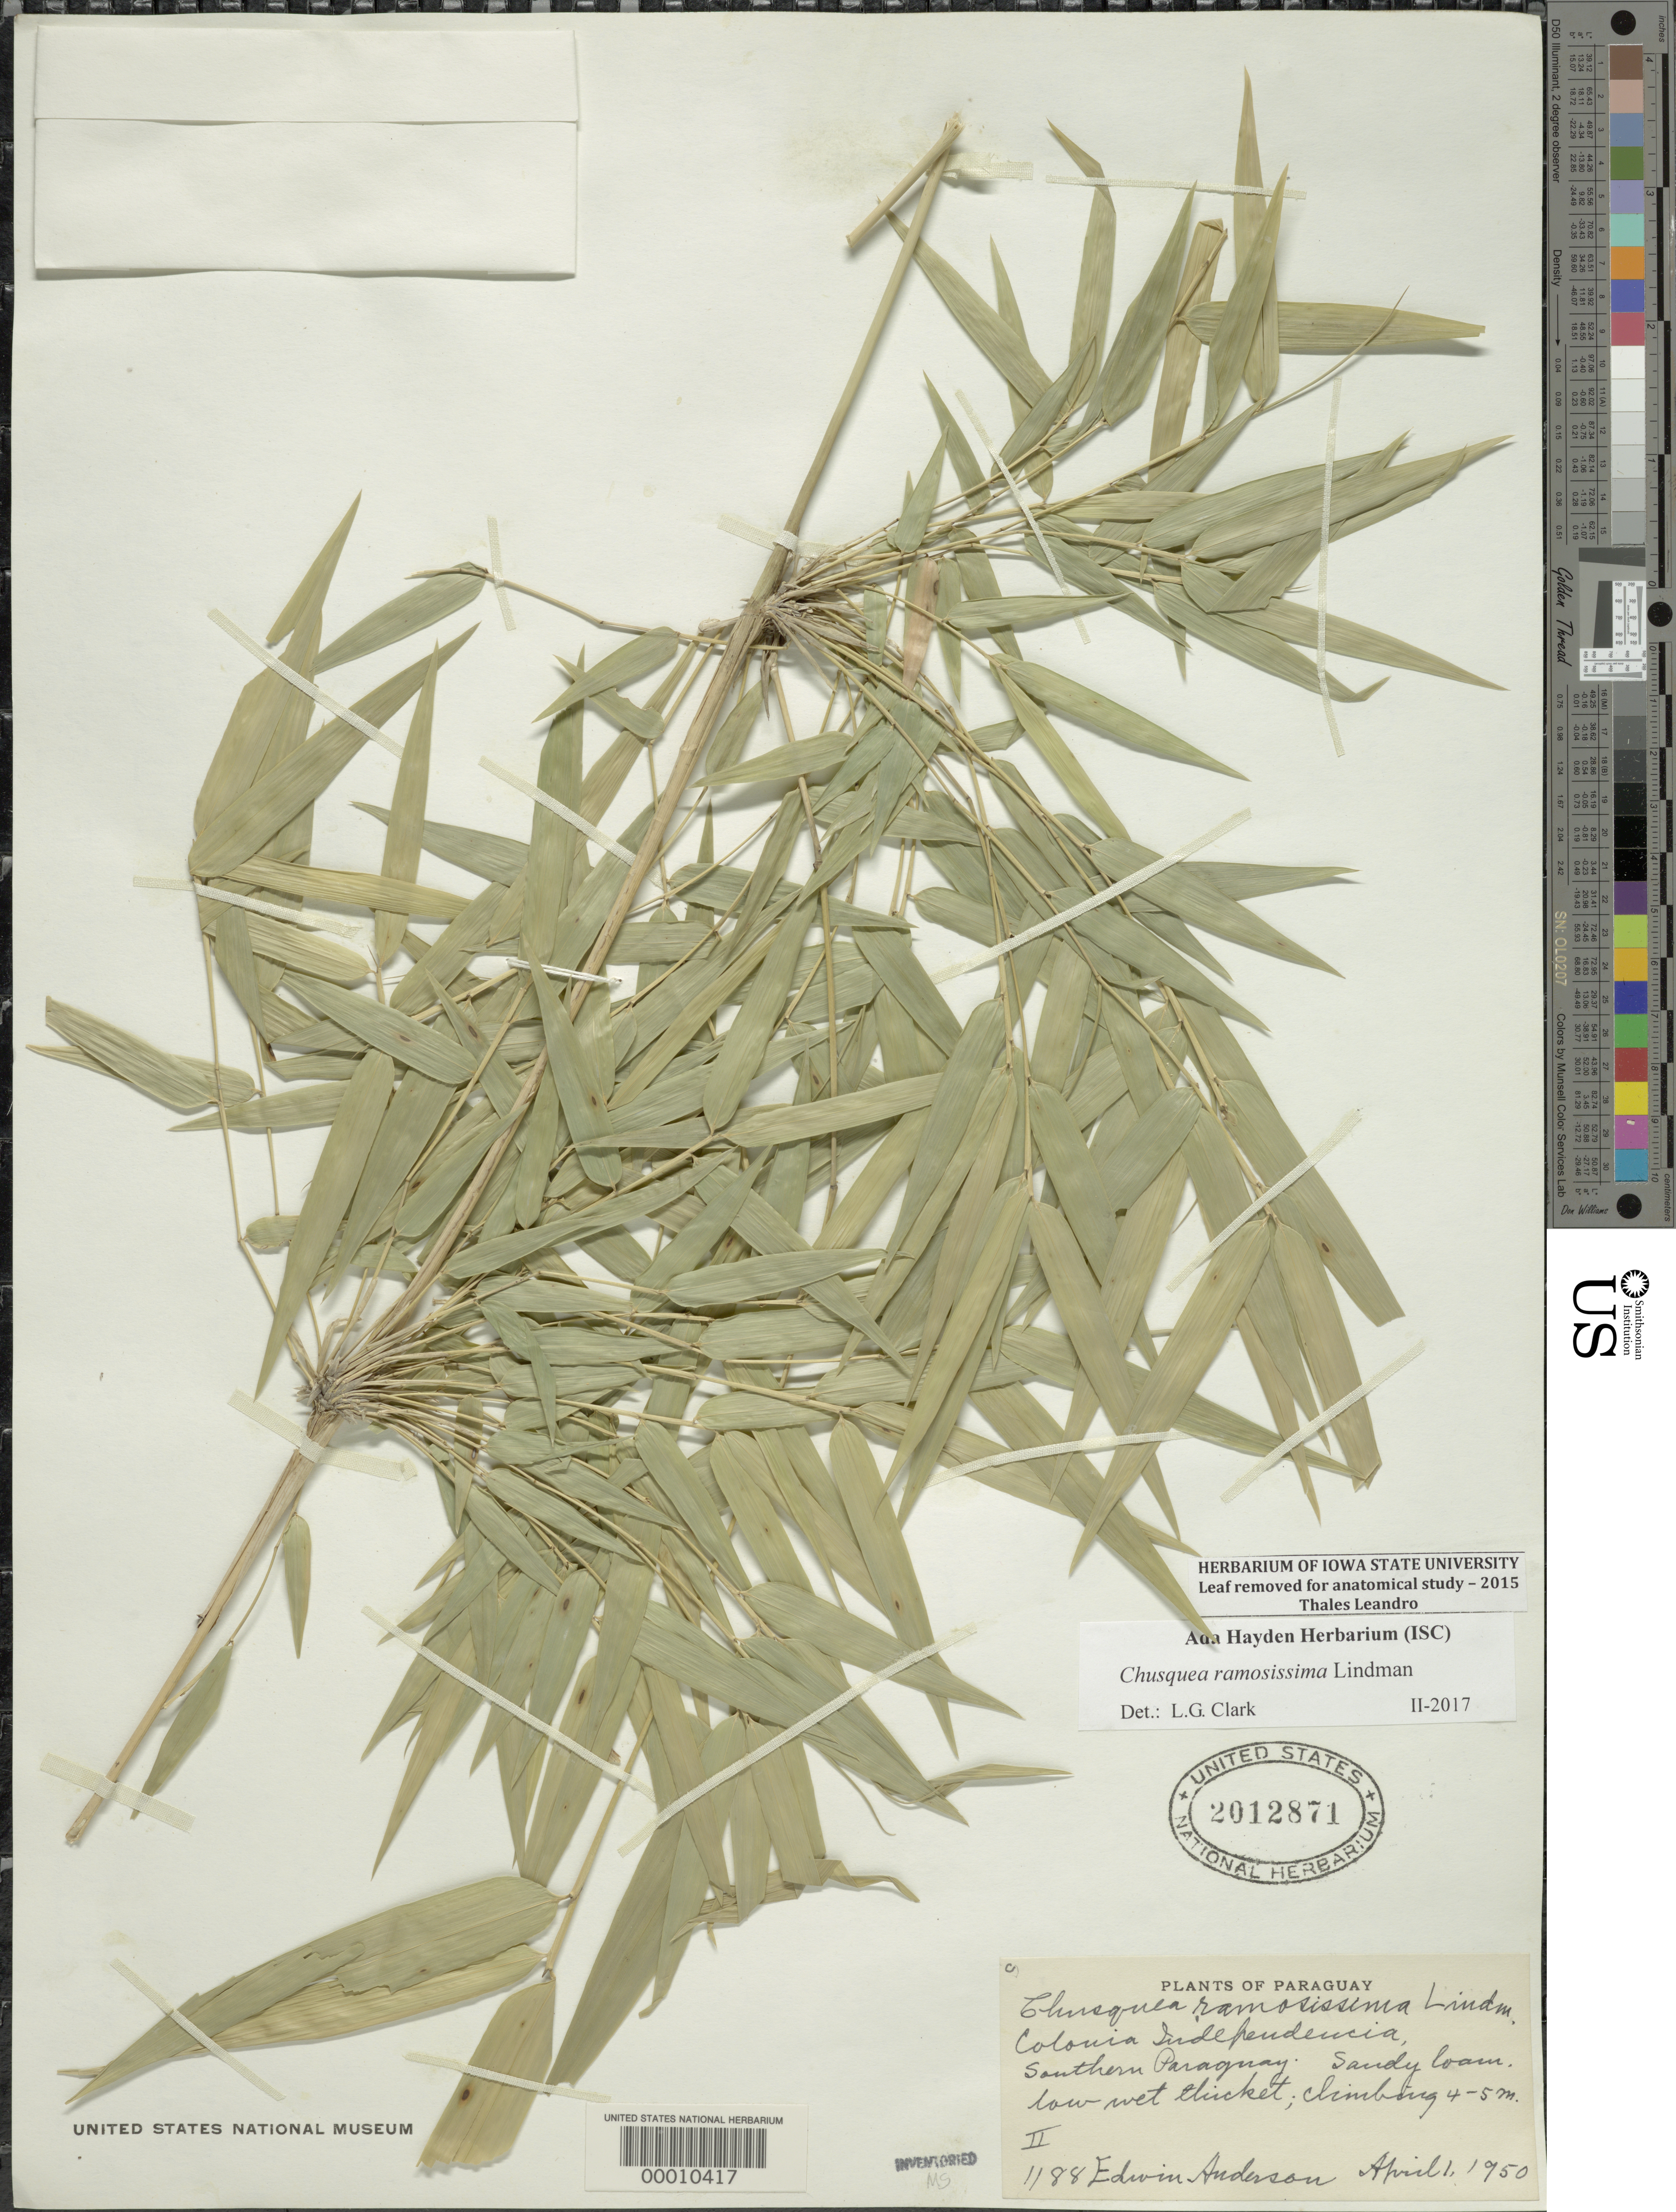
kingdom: Plantae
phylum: Tracheophyta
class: Liliopsida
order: Poales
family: Poaceae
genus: Chusquea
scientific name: Chusquea ramosissima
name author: Lindm.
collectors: E. S. Anderson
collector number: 1188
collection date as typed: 01 Apr 1950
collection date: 1950-04-01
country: Paraguay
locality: Colonia independencia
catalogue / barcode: US 2012871